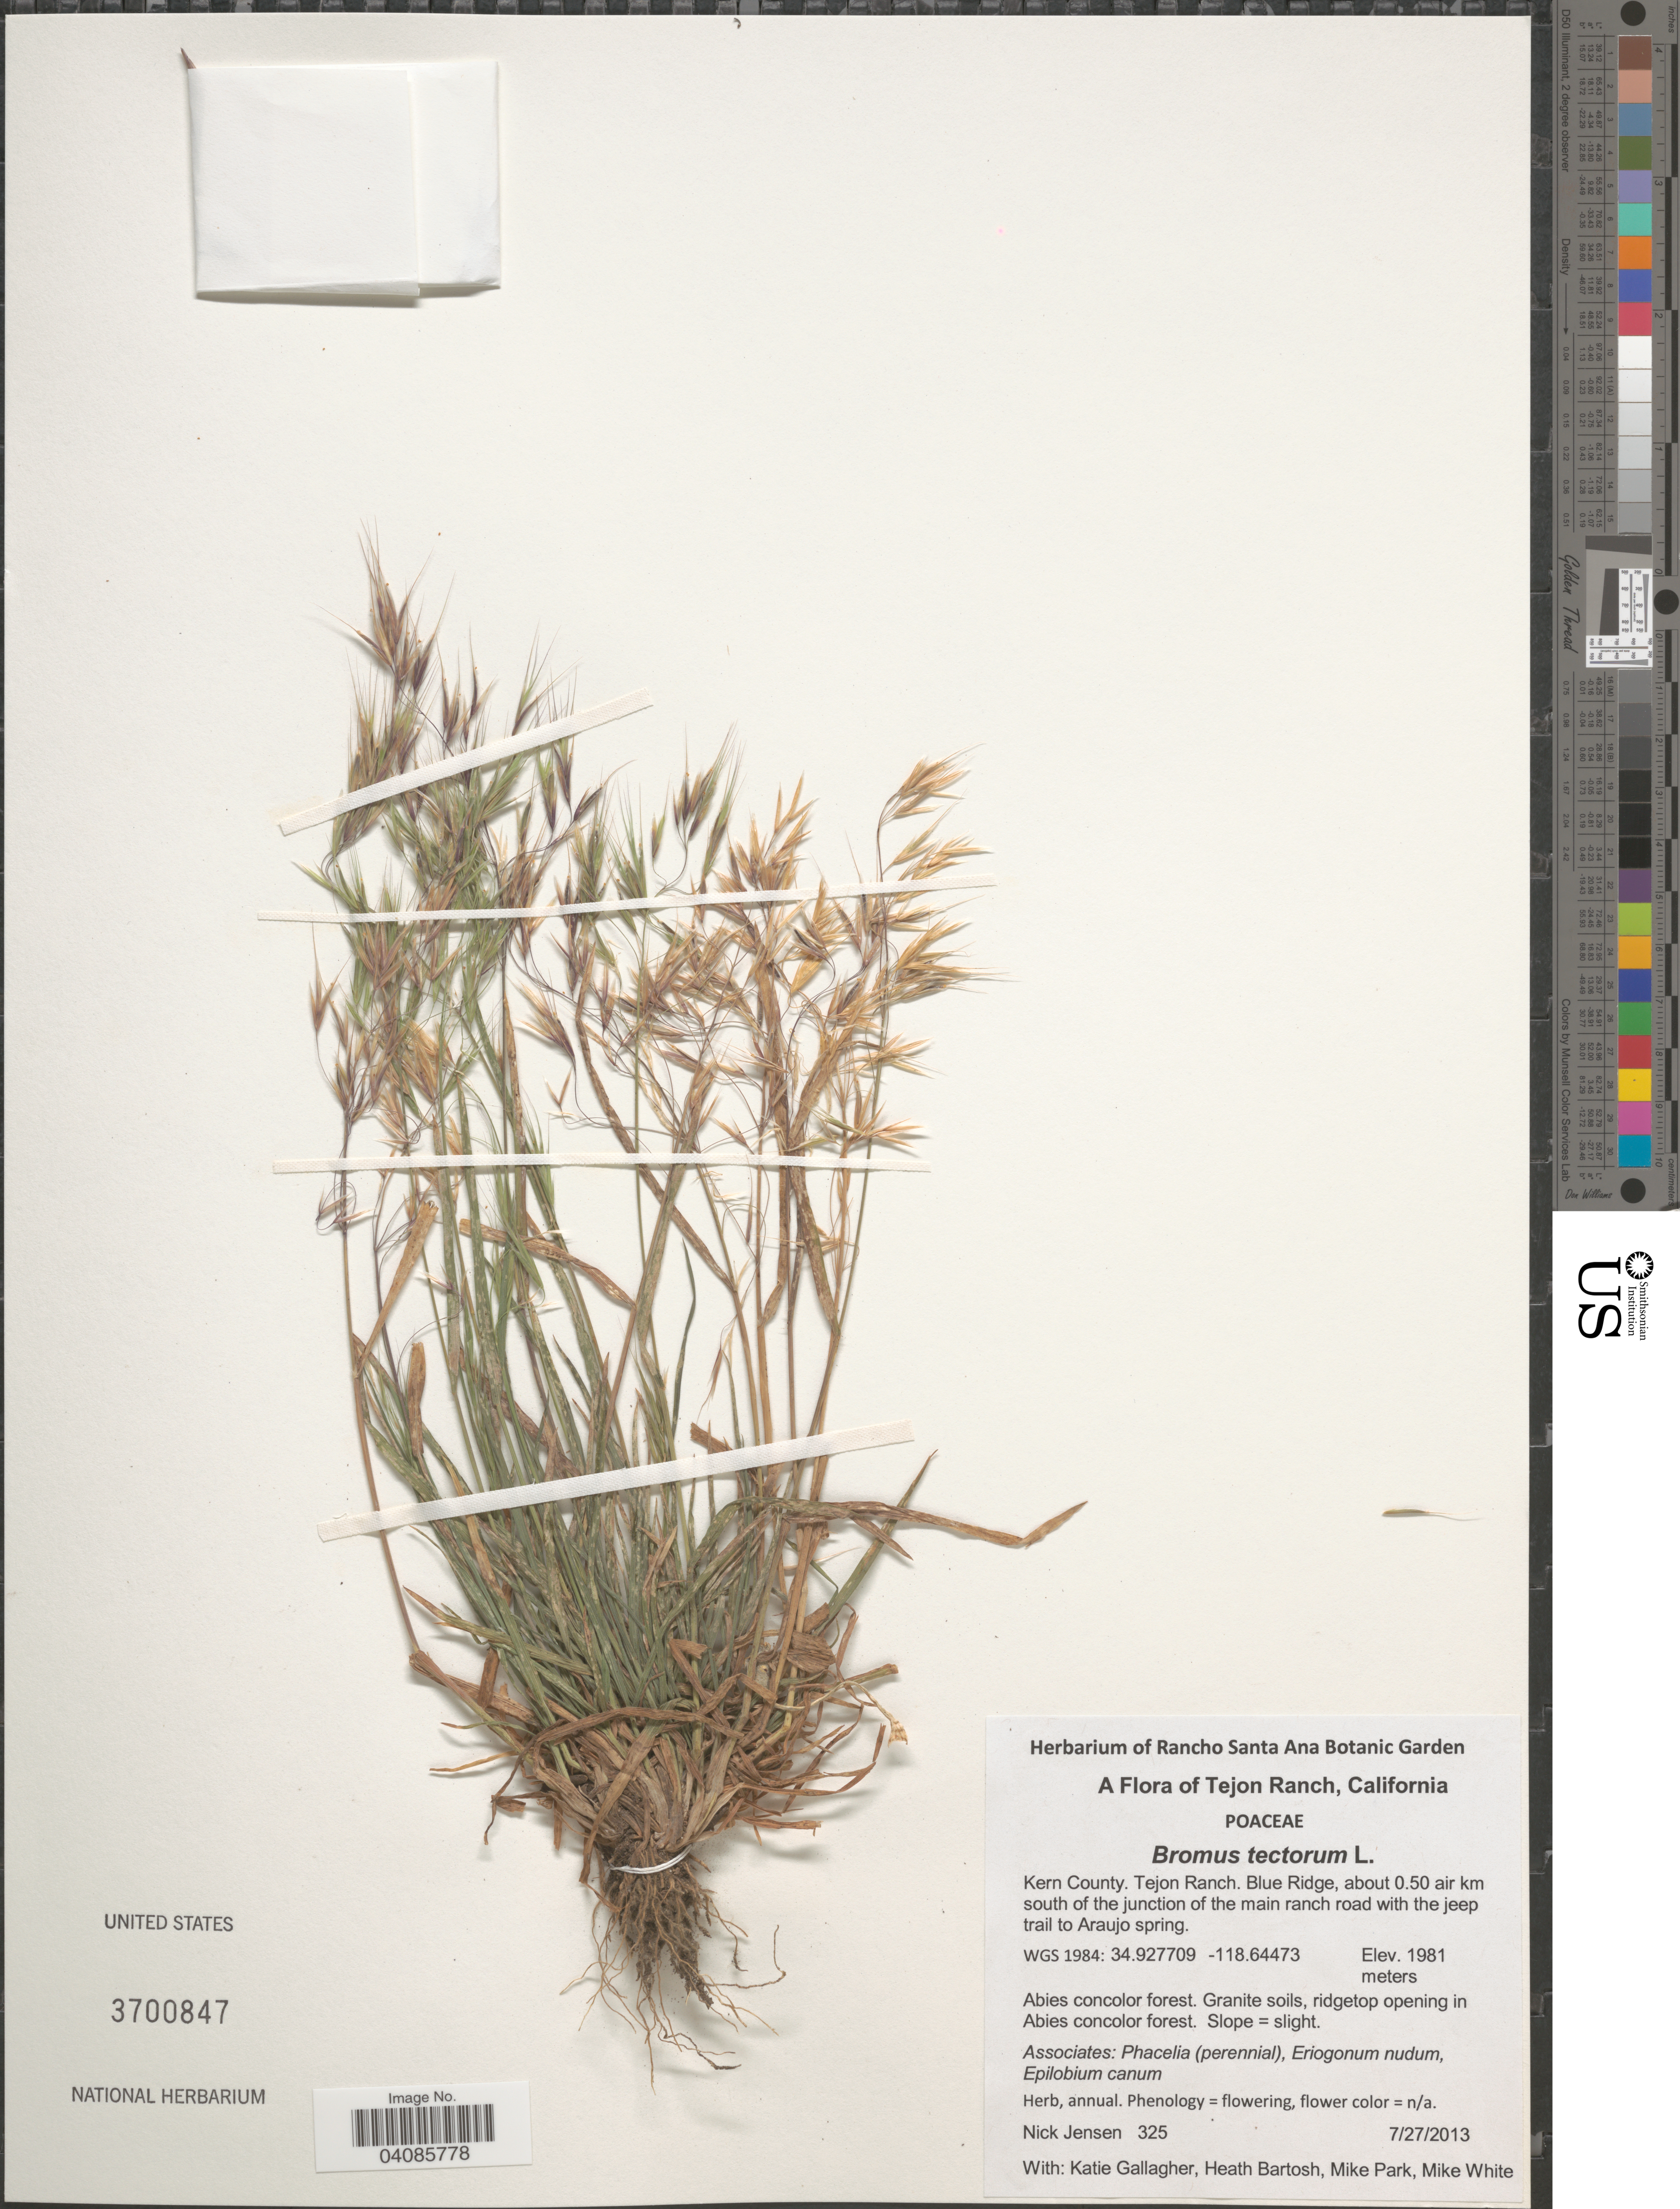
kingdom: Plantae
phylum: Tracheophyta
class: Liliopsida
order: Poales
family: Poaceae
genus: Bromus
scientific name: Bromus tectorum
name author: L.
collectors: N. Jensen, K. Gallagher, H. Bartosh, M. Park & M. White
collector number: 325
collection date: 2013-07-27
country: United States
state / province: California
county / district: Kern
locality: Tejon Ranch. Kern County. Tejon Ranch. Blue Ridge, about 0.50 air km south of the junction of the main ranch road with the jeep trail to Araujo spring. WGS 1984.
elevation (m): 1981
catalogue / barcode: US 3700847